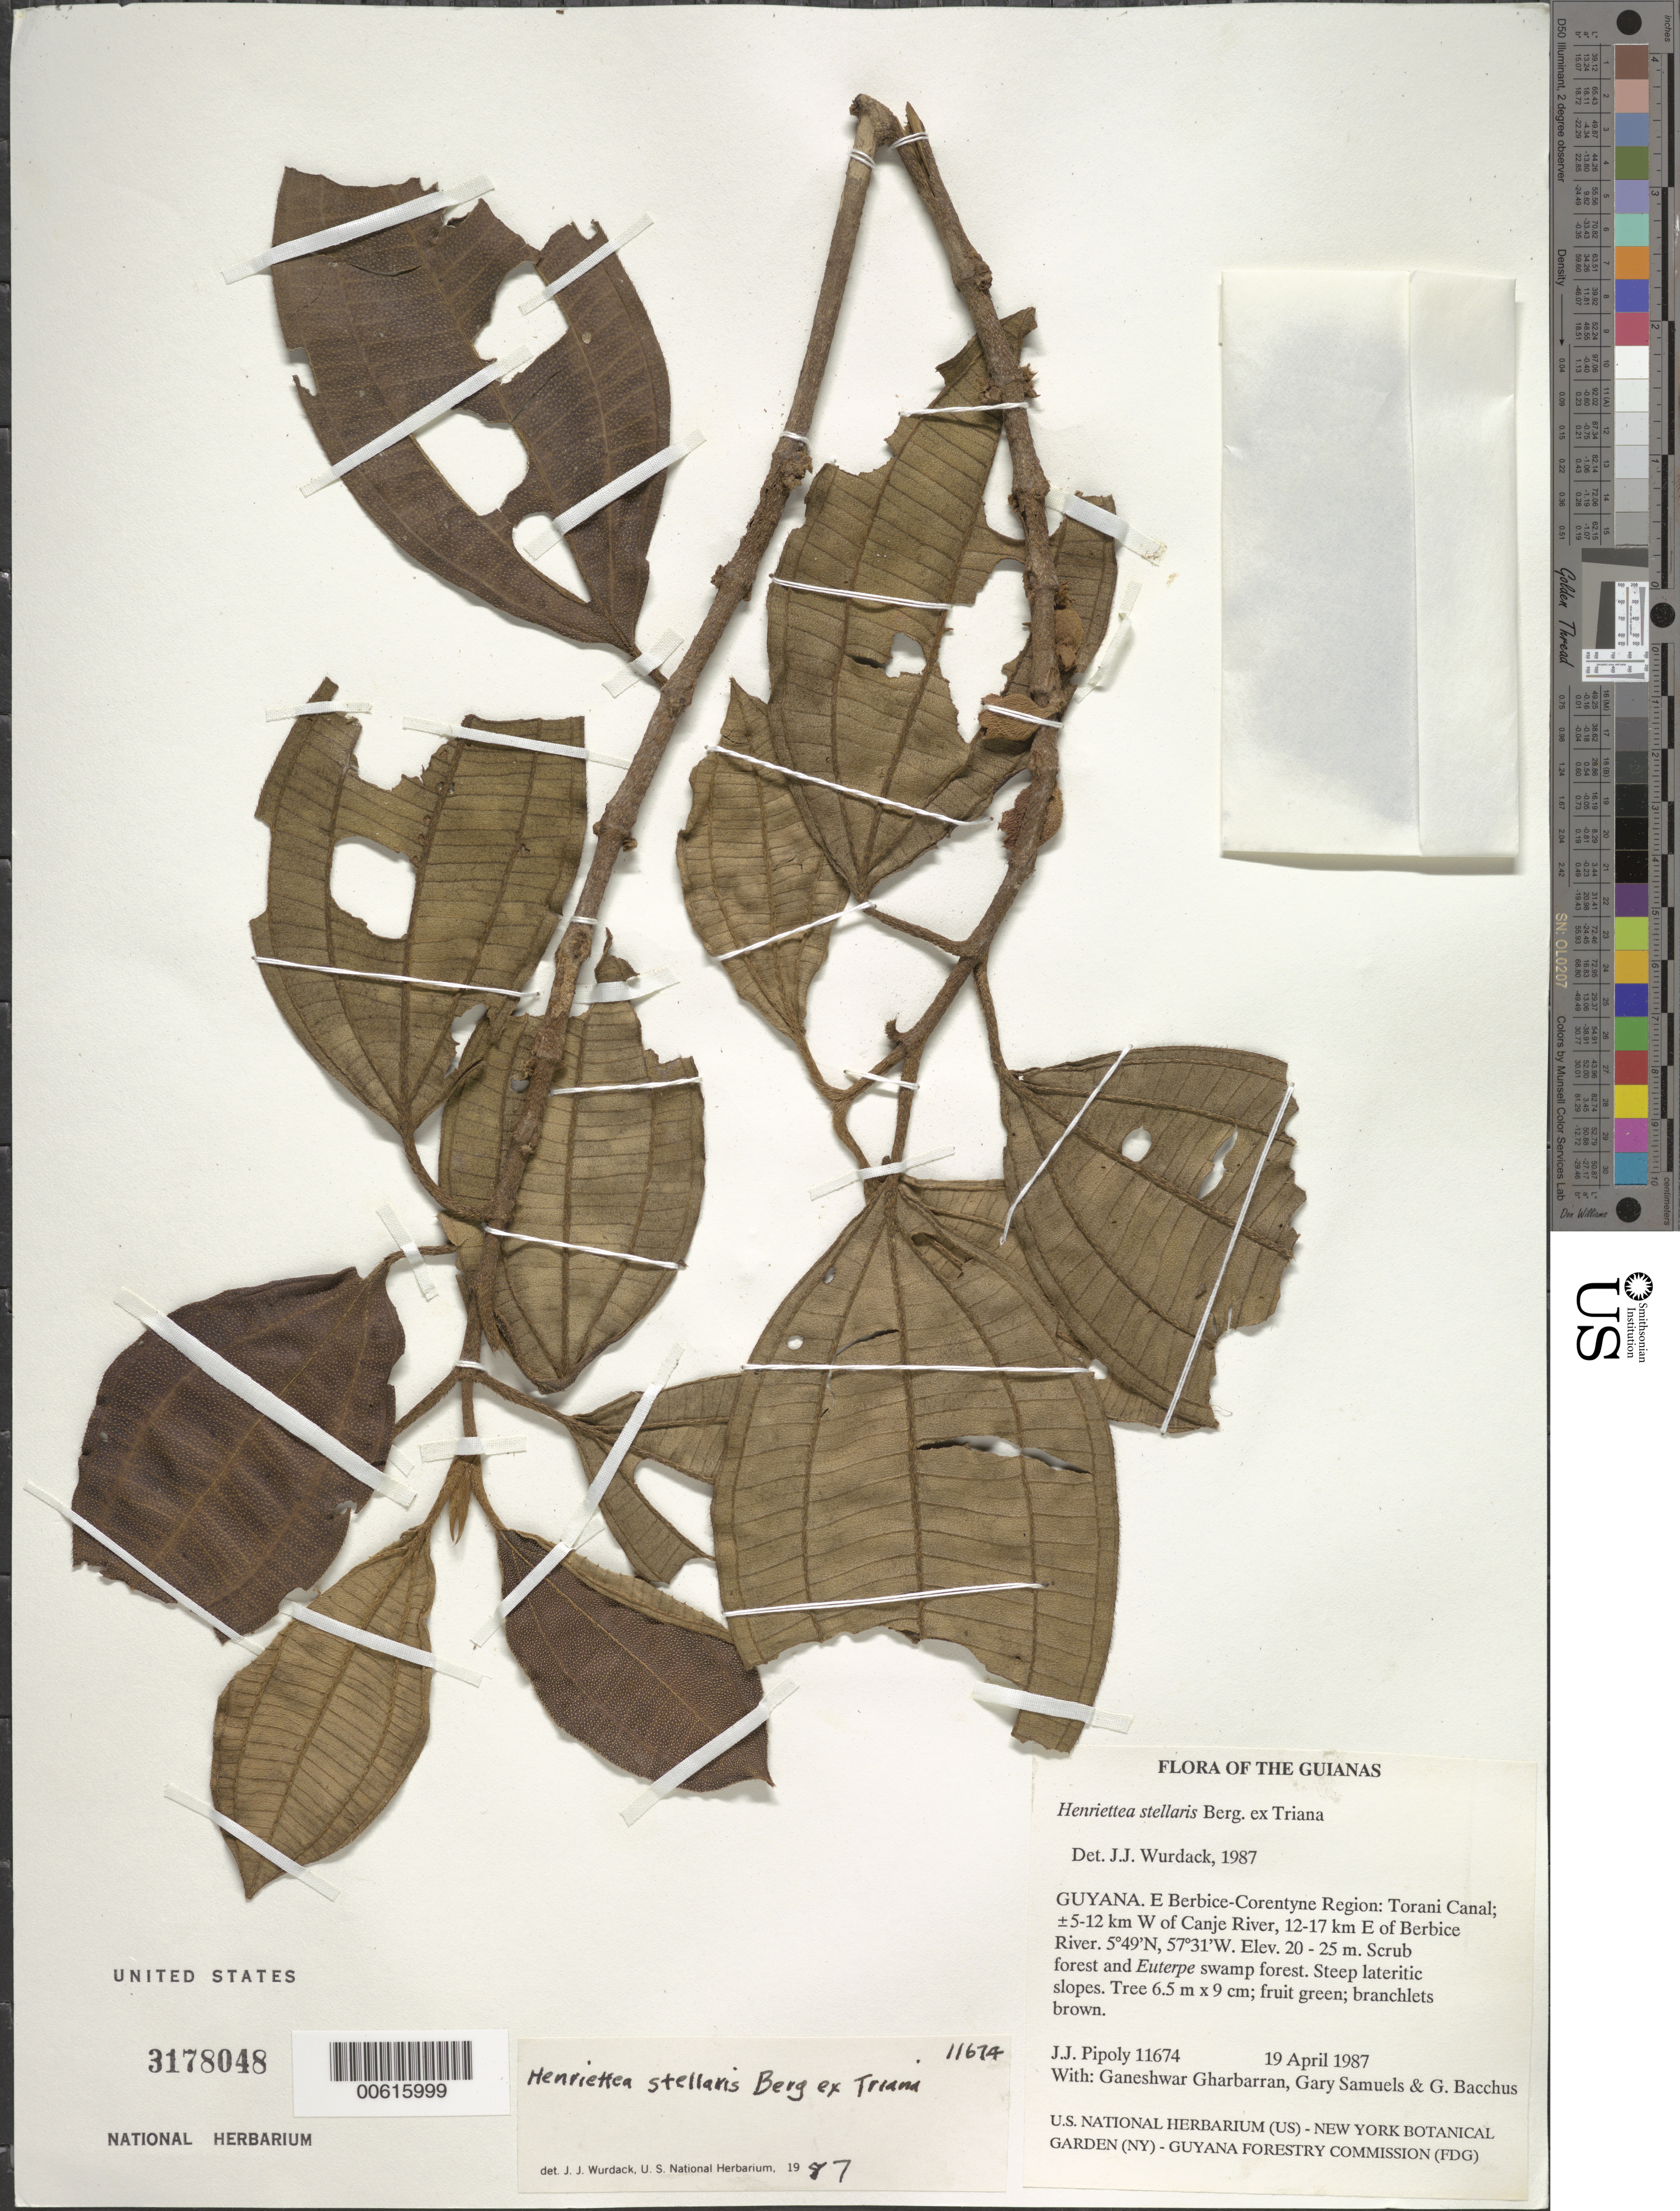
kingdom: Plantae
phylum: Tracheophyta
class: Magnoliopsida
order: Myrtales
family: Melastomataceae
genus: Henriettea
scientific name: Henriettea stellaris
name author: O. Berg ex Triana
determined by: Wurdack, John J., (US), US (UNITED STATES)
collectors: J. J. Pipoly, G. Gharbarran, G. Samuels & G. Bacchus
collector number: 11674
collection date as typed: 19 April 1987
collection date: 1987-04-19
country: Guyana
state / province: E. Berbice-Corentyne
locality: Torani Canal; ±5-12 km W of Canje River, 12-17 km E of Berbice River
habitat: Scrub forest and Euterpe Swamp forestSteep lateritic slopes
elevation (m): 20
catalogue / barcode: US 3178048